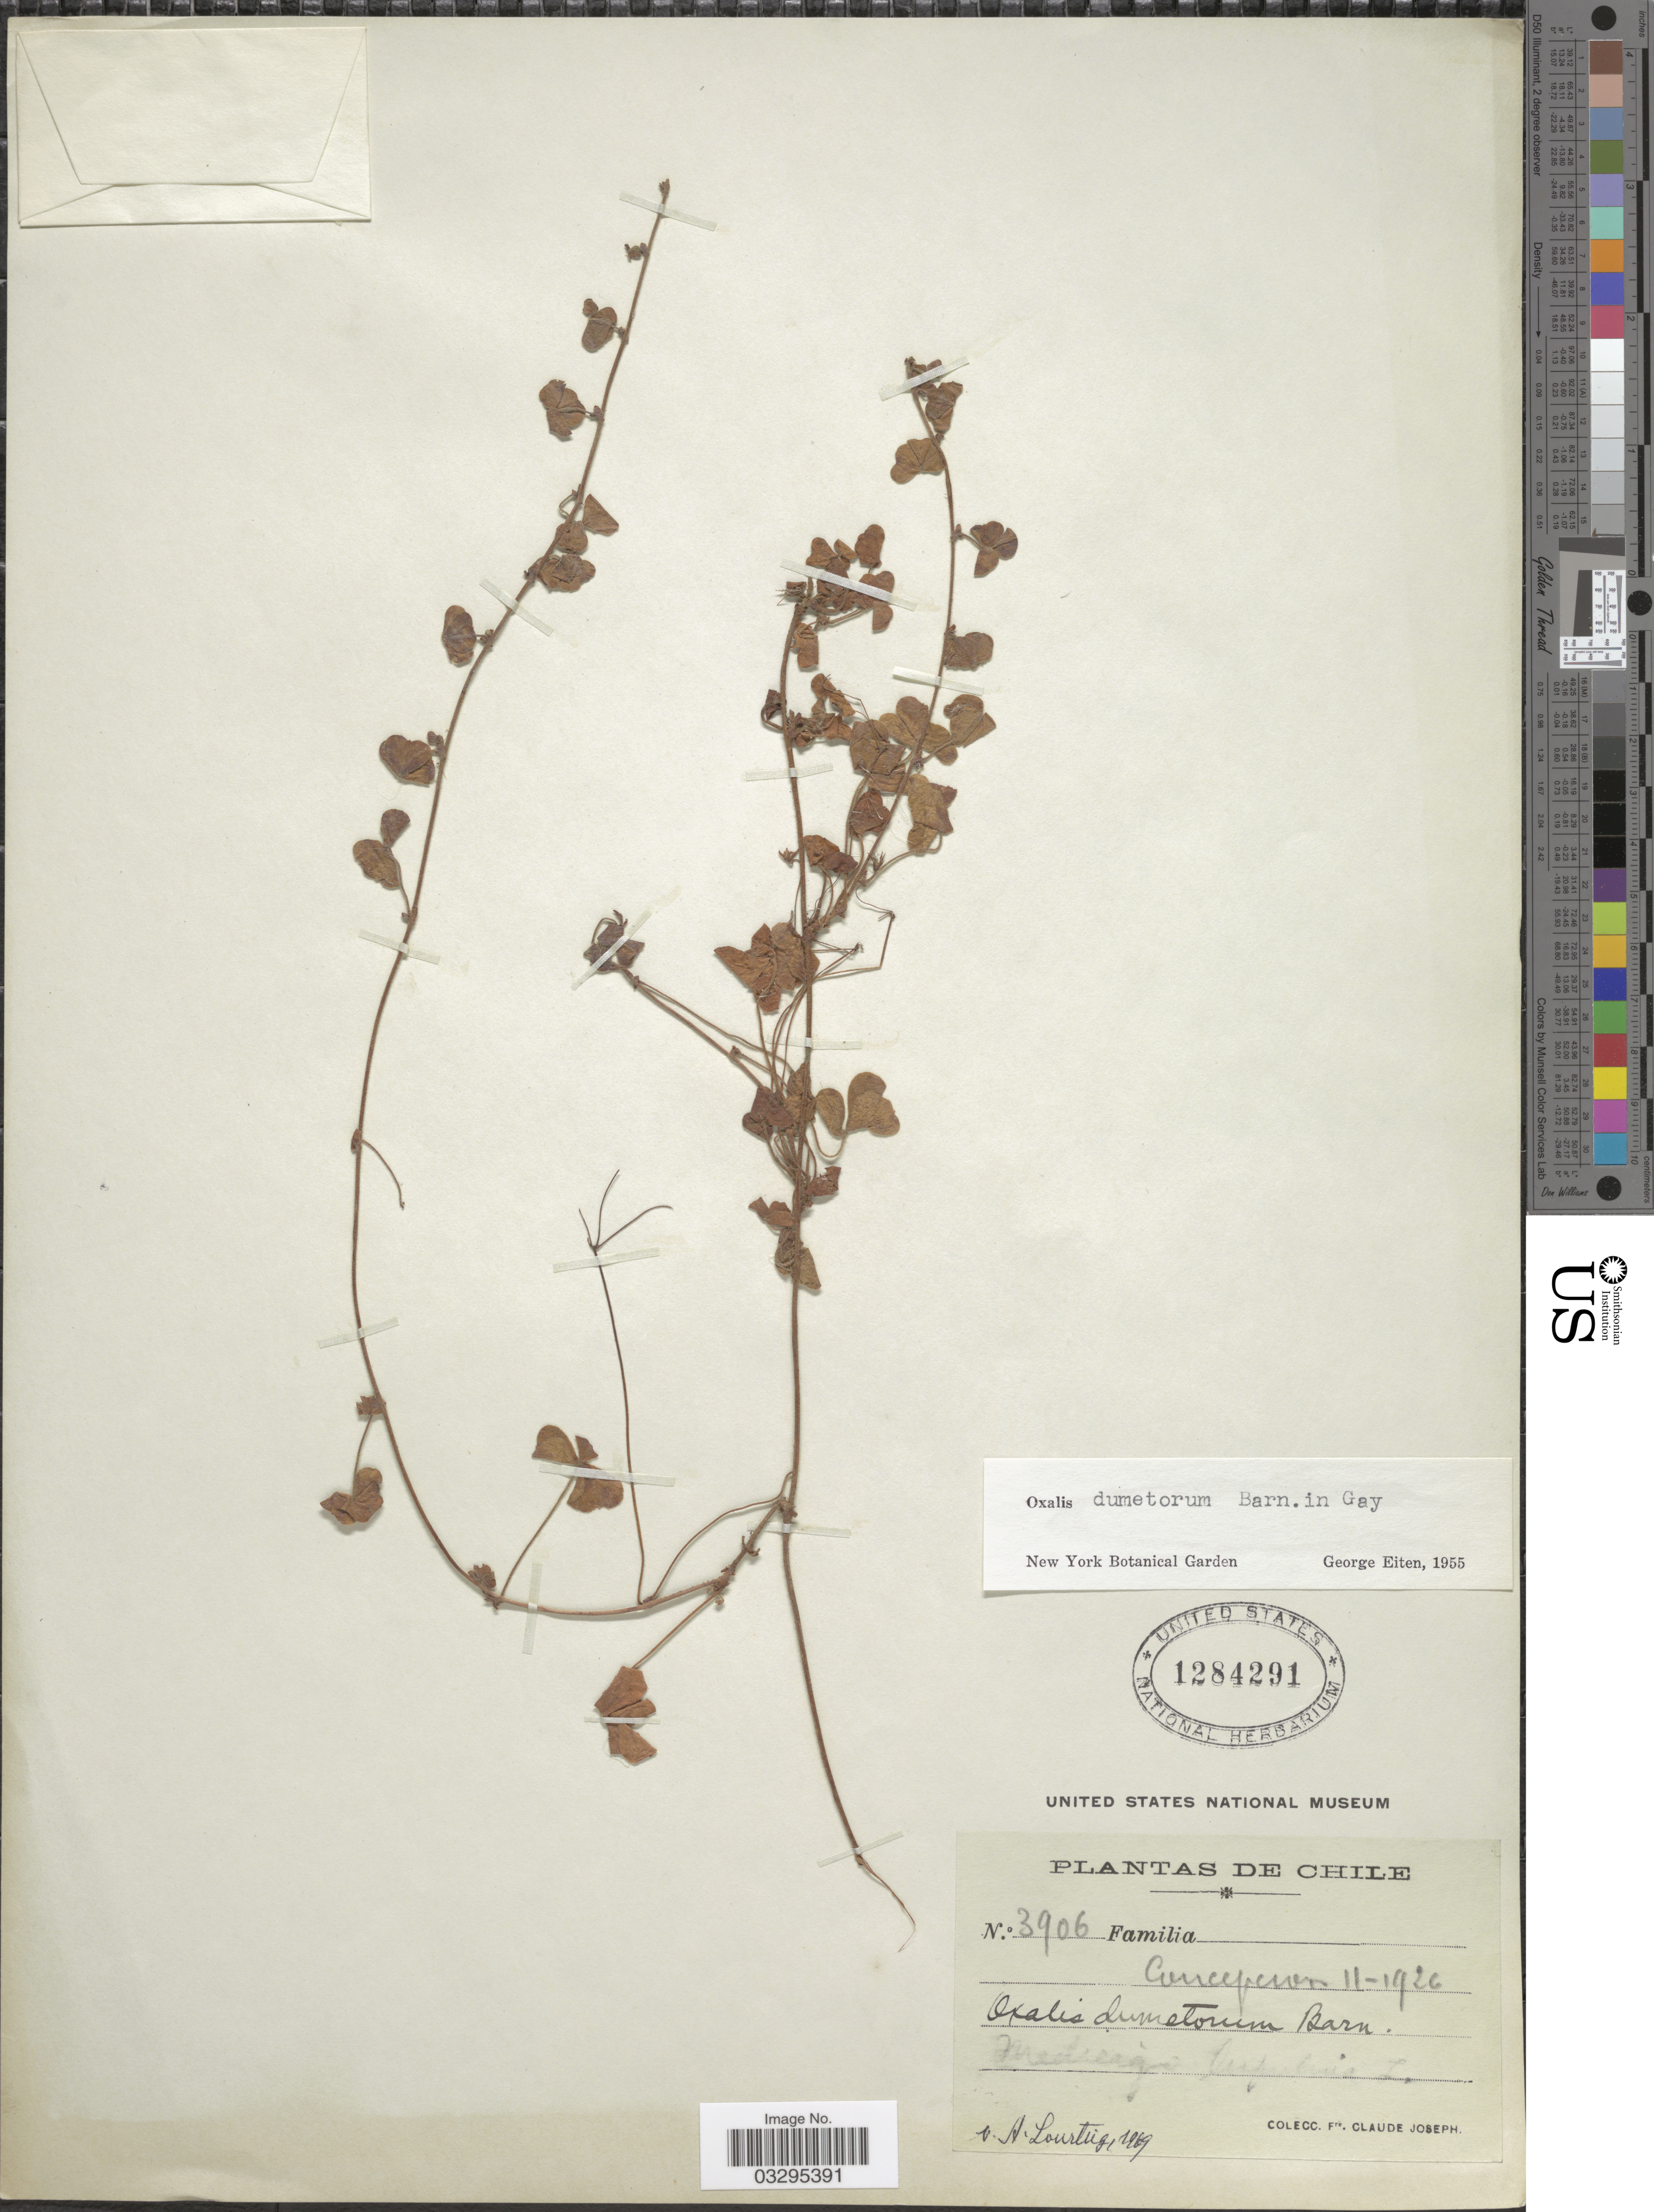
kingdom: Plantae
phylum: Tracheophyta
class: Magnoliopsida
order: Oxalidales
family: Oxalidaceae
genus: Oxalis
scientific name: Oxalis dumetorum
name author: Barnéoud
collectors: Bro. Claude-Joseph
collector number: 3906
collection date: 1926-11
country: Chile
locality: Concepcion.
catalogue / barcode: US 1284291